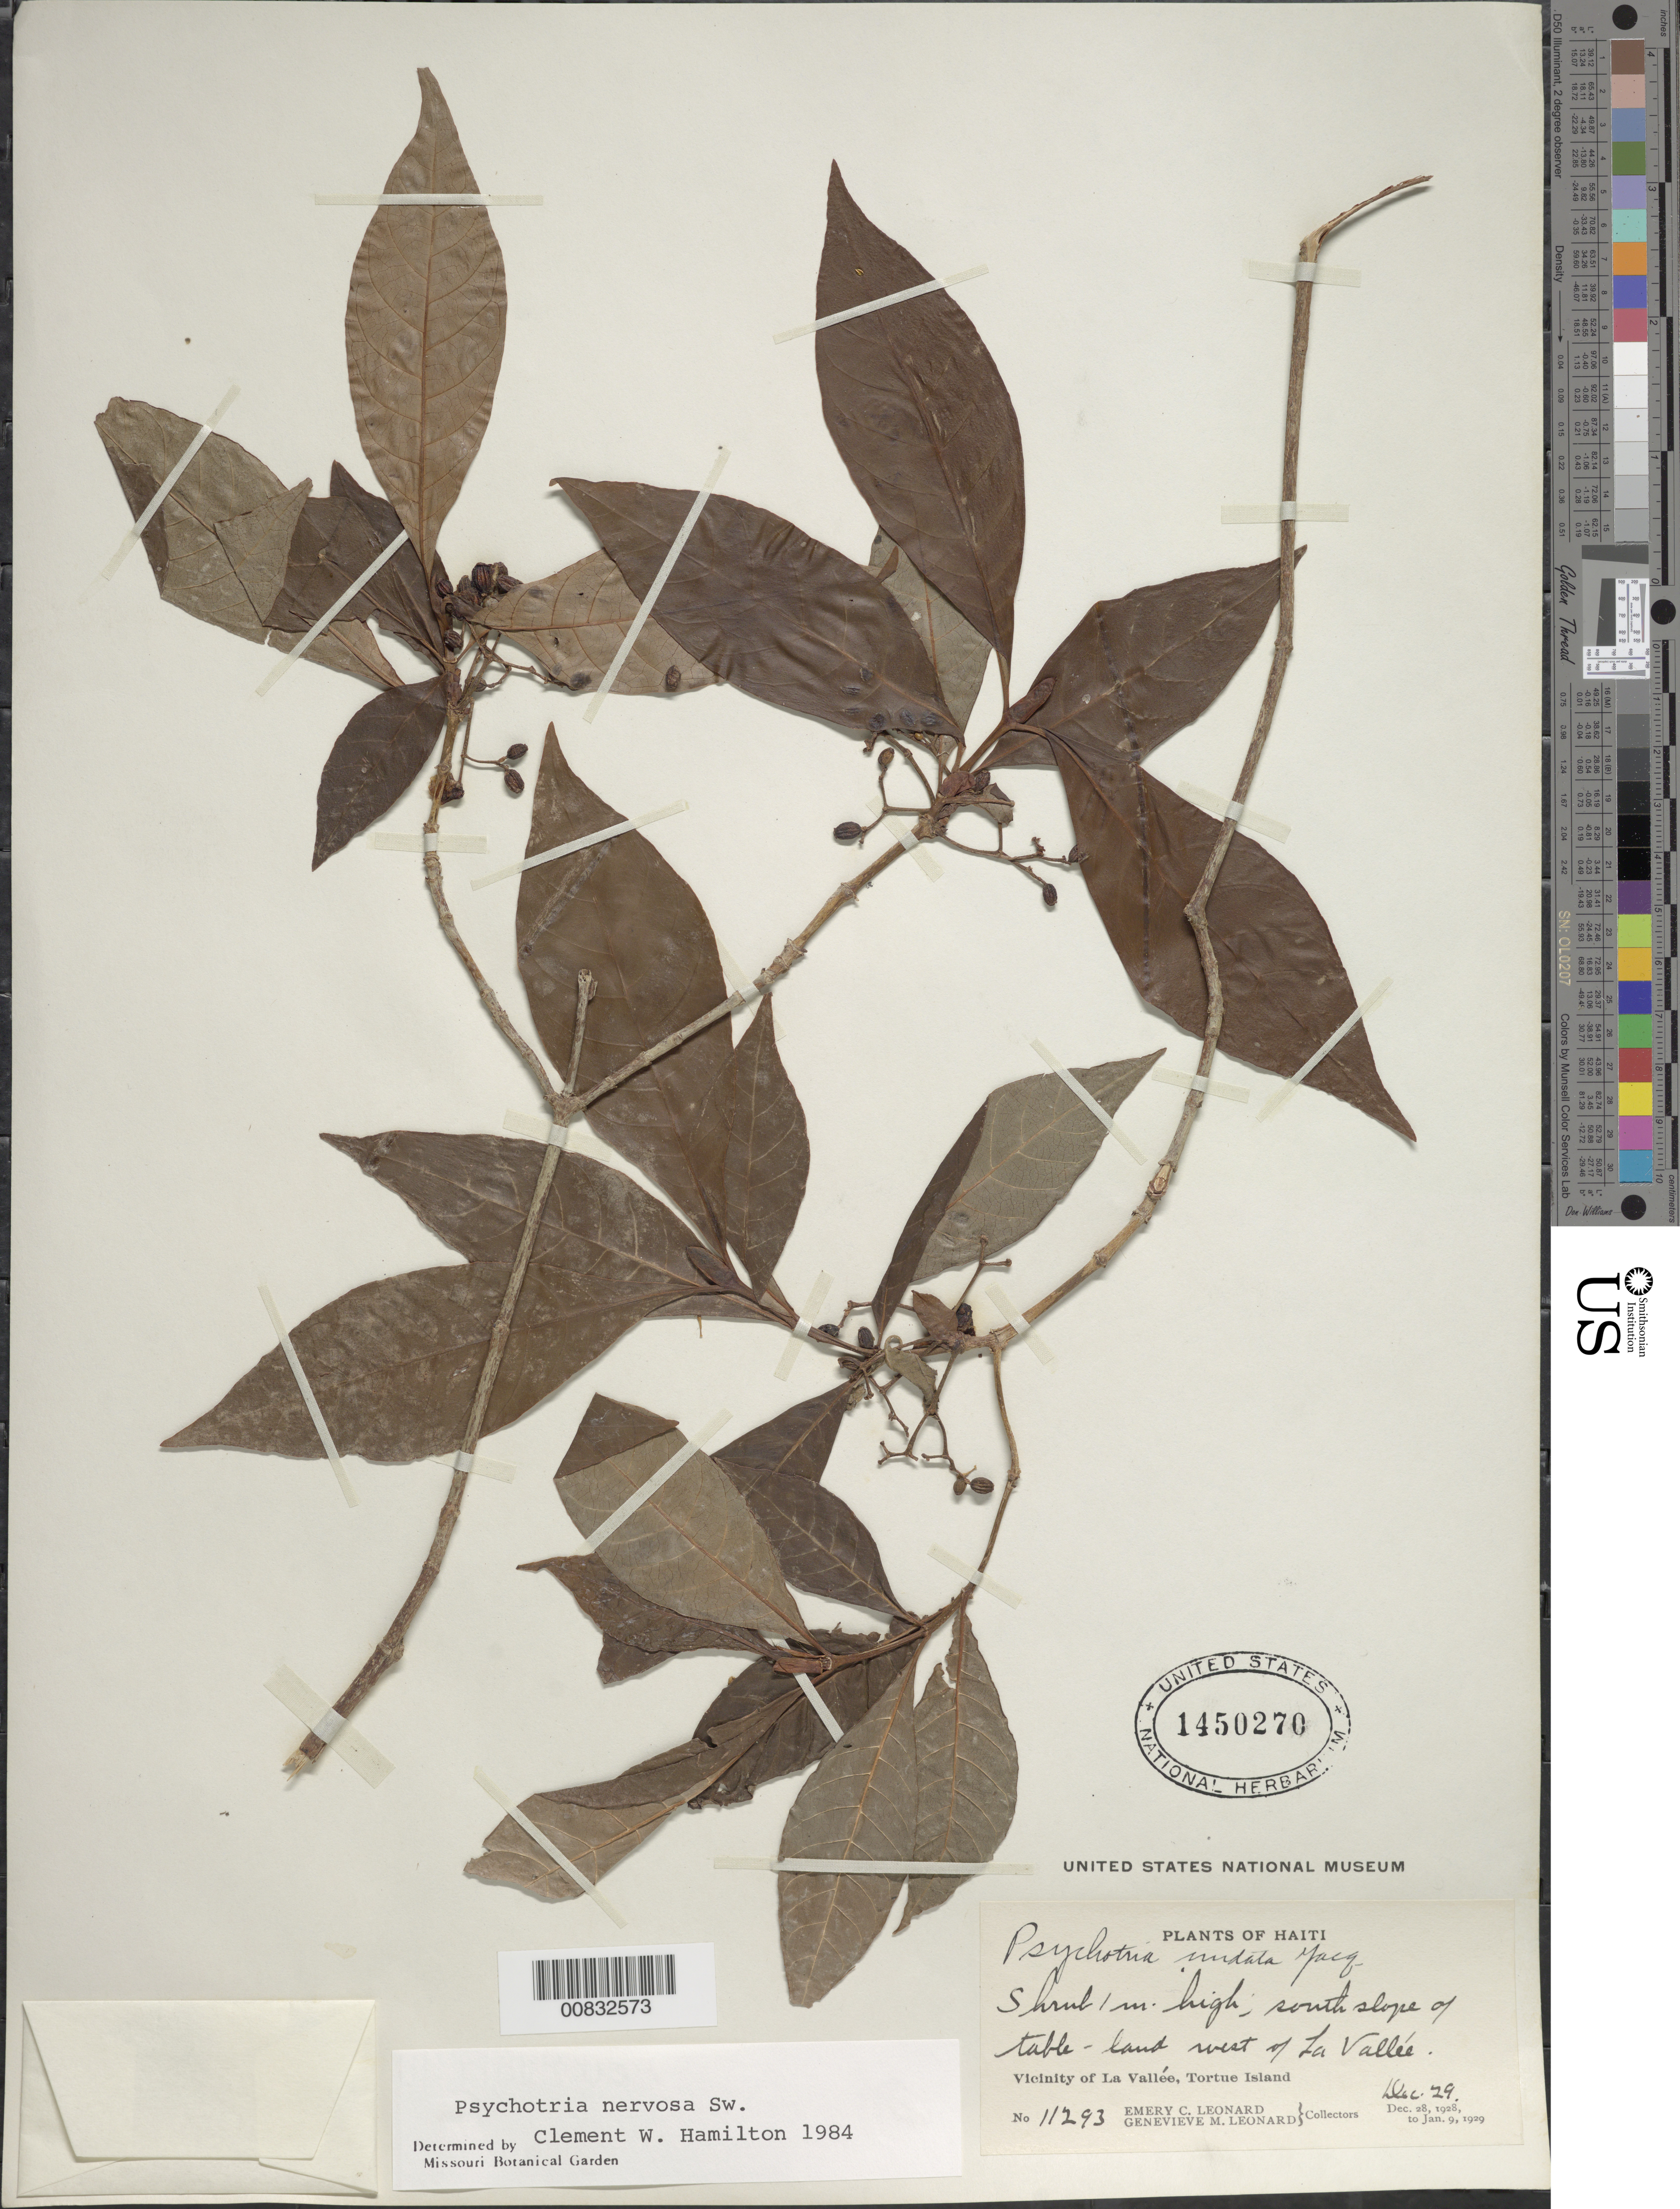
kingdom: Plantae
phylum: Tracheophyta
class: Magnoliopsida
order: Gentianales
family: Rubiaceae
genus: Psychotria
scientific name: Psychotria nervosa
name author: Sw.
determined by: Hamilton, C. W.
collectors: E. C. Leonard & G. M. Leonard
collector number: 11293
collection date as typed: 29 Dec 1928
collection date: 1928-12-29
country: Haiti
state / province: Nord-Ouest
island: Île de la Tortue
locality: Vicinity of La Vallée, south slope table-land W of city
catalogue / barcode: US 1450270